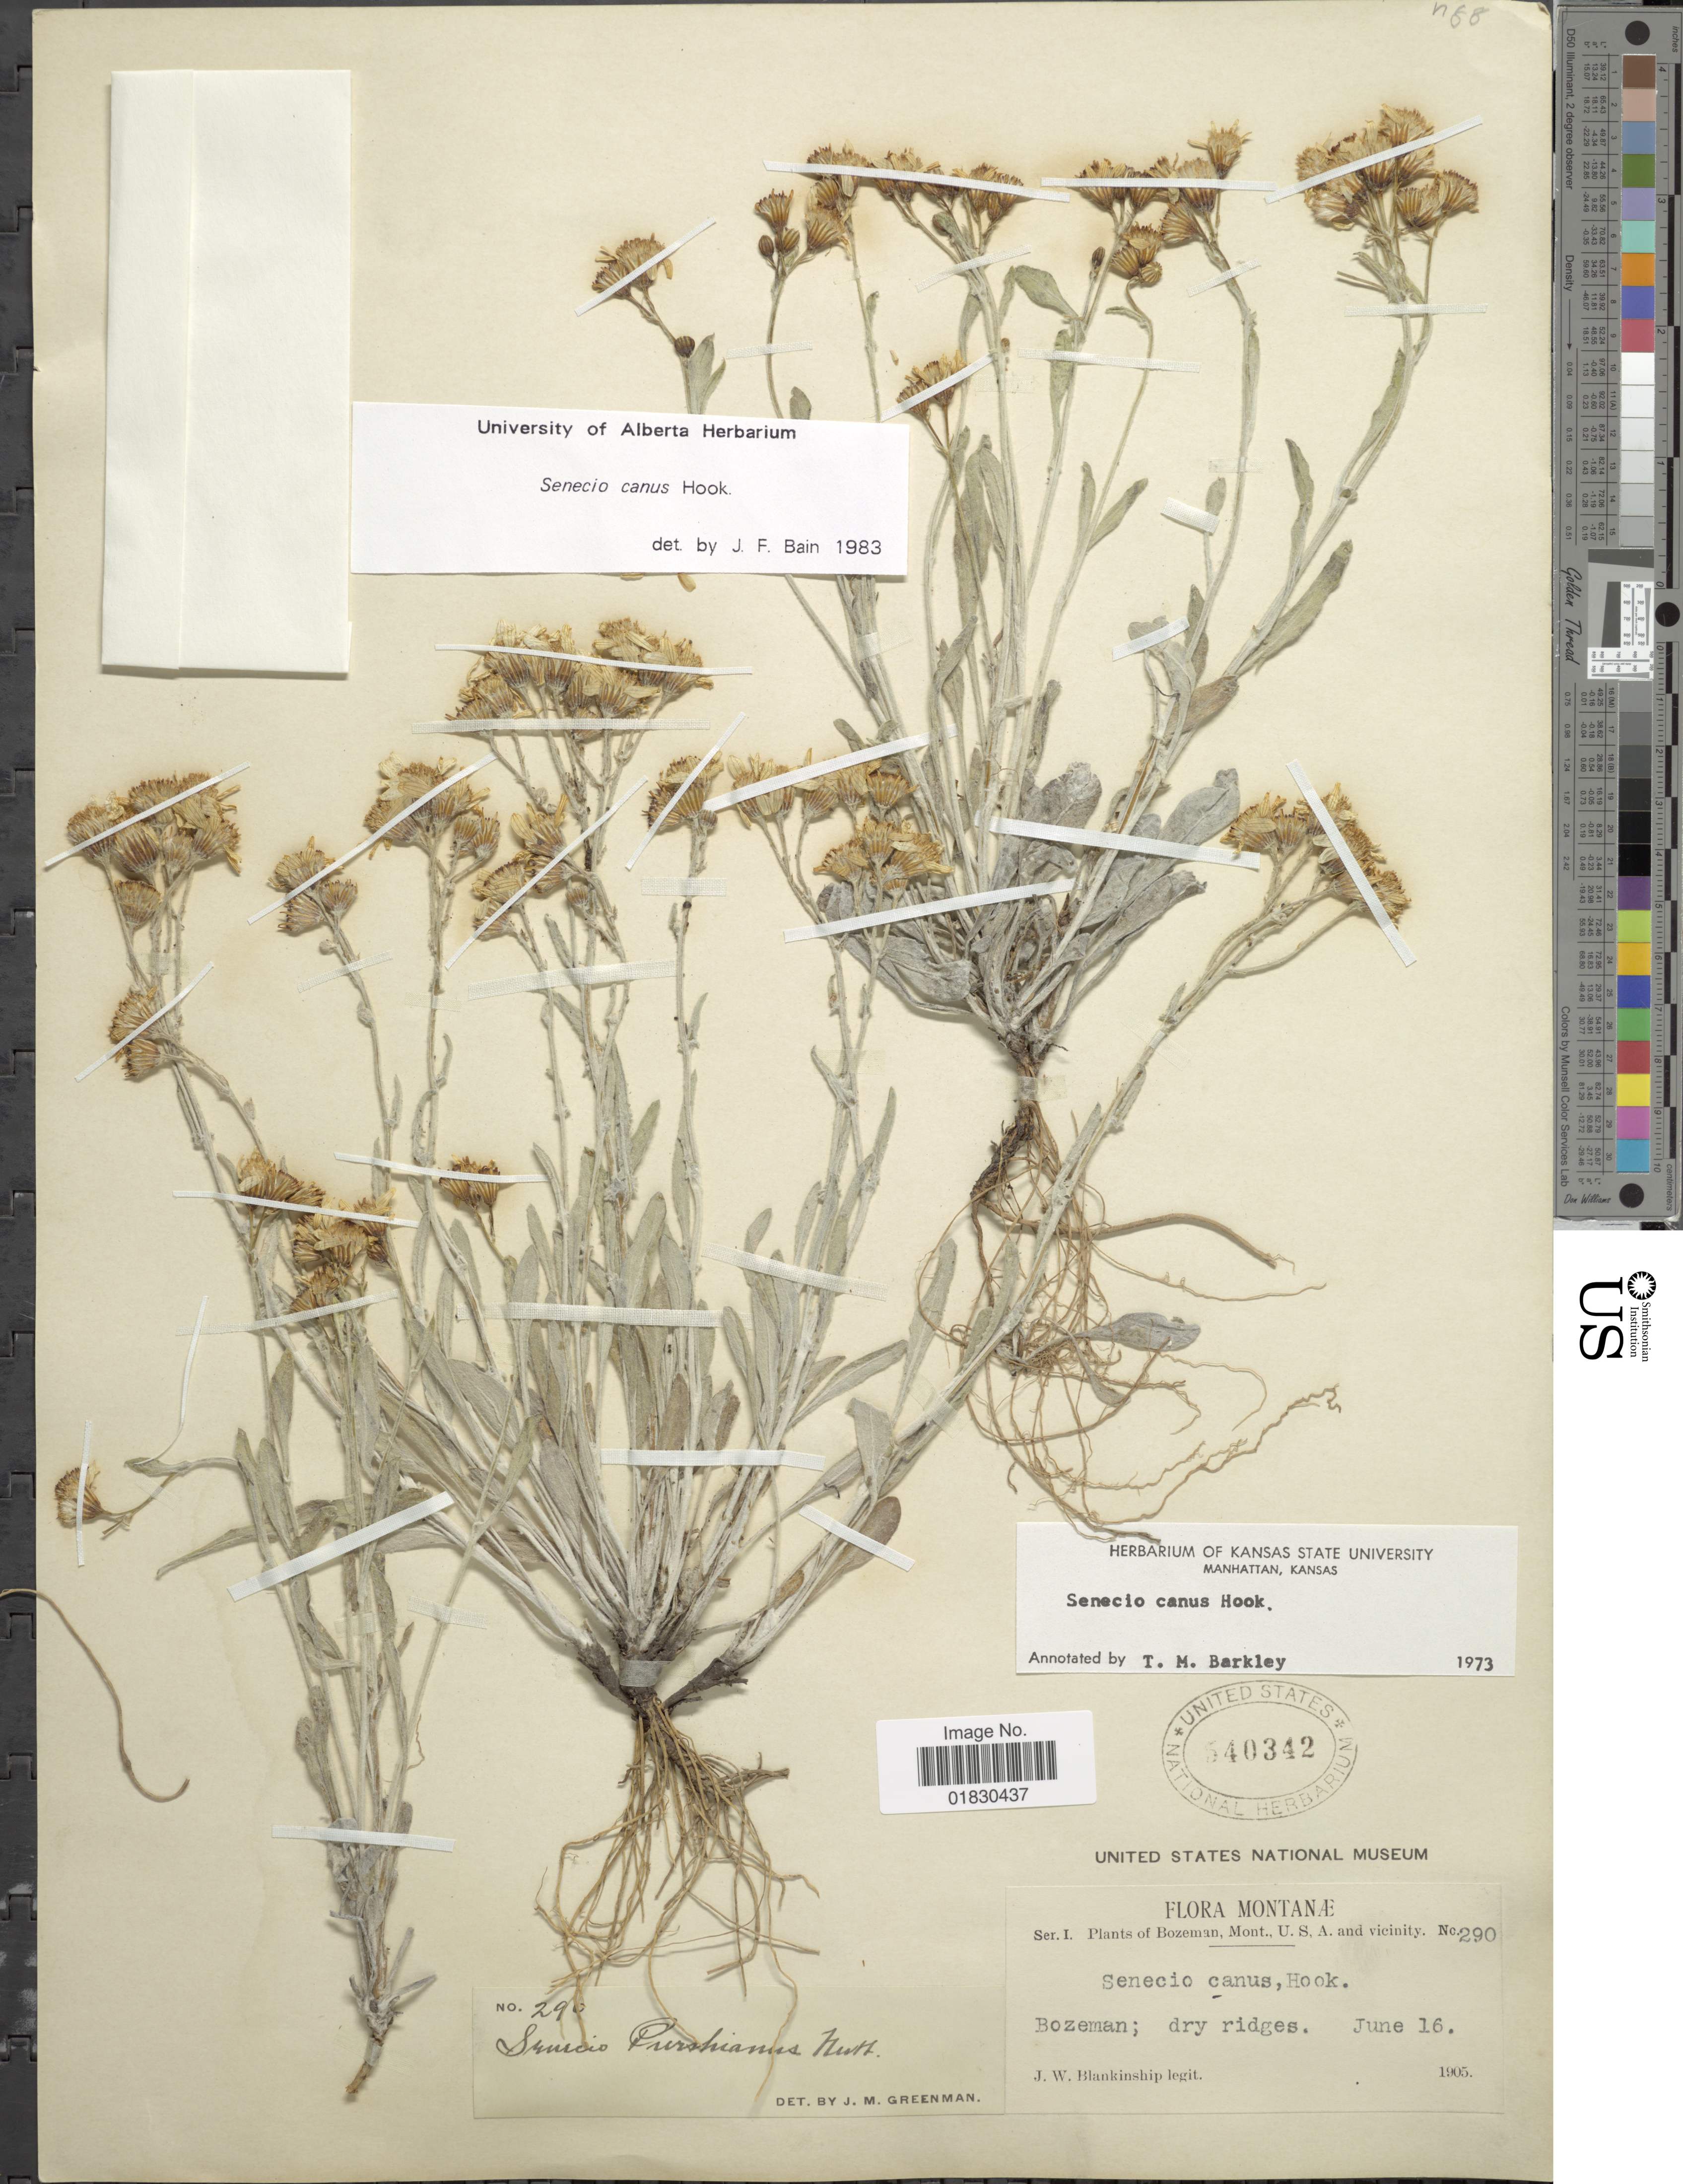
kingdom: Plantae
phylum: Tracheophyta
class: Magnoliopsida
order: Asterales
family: Asteraceae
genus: Packera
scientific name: Packera cana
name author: (Hook.) W.A. Weber & Á. Löve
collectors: J. W. Blankinship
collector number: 290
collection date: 1905-06-16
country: United States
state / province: Montana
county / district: Gallatin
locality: Bozeman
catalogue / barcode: US 540342